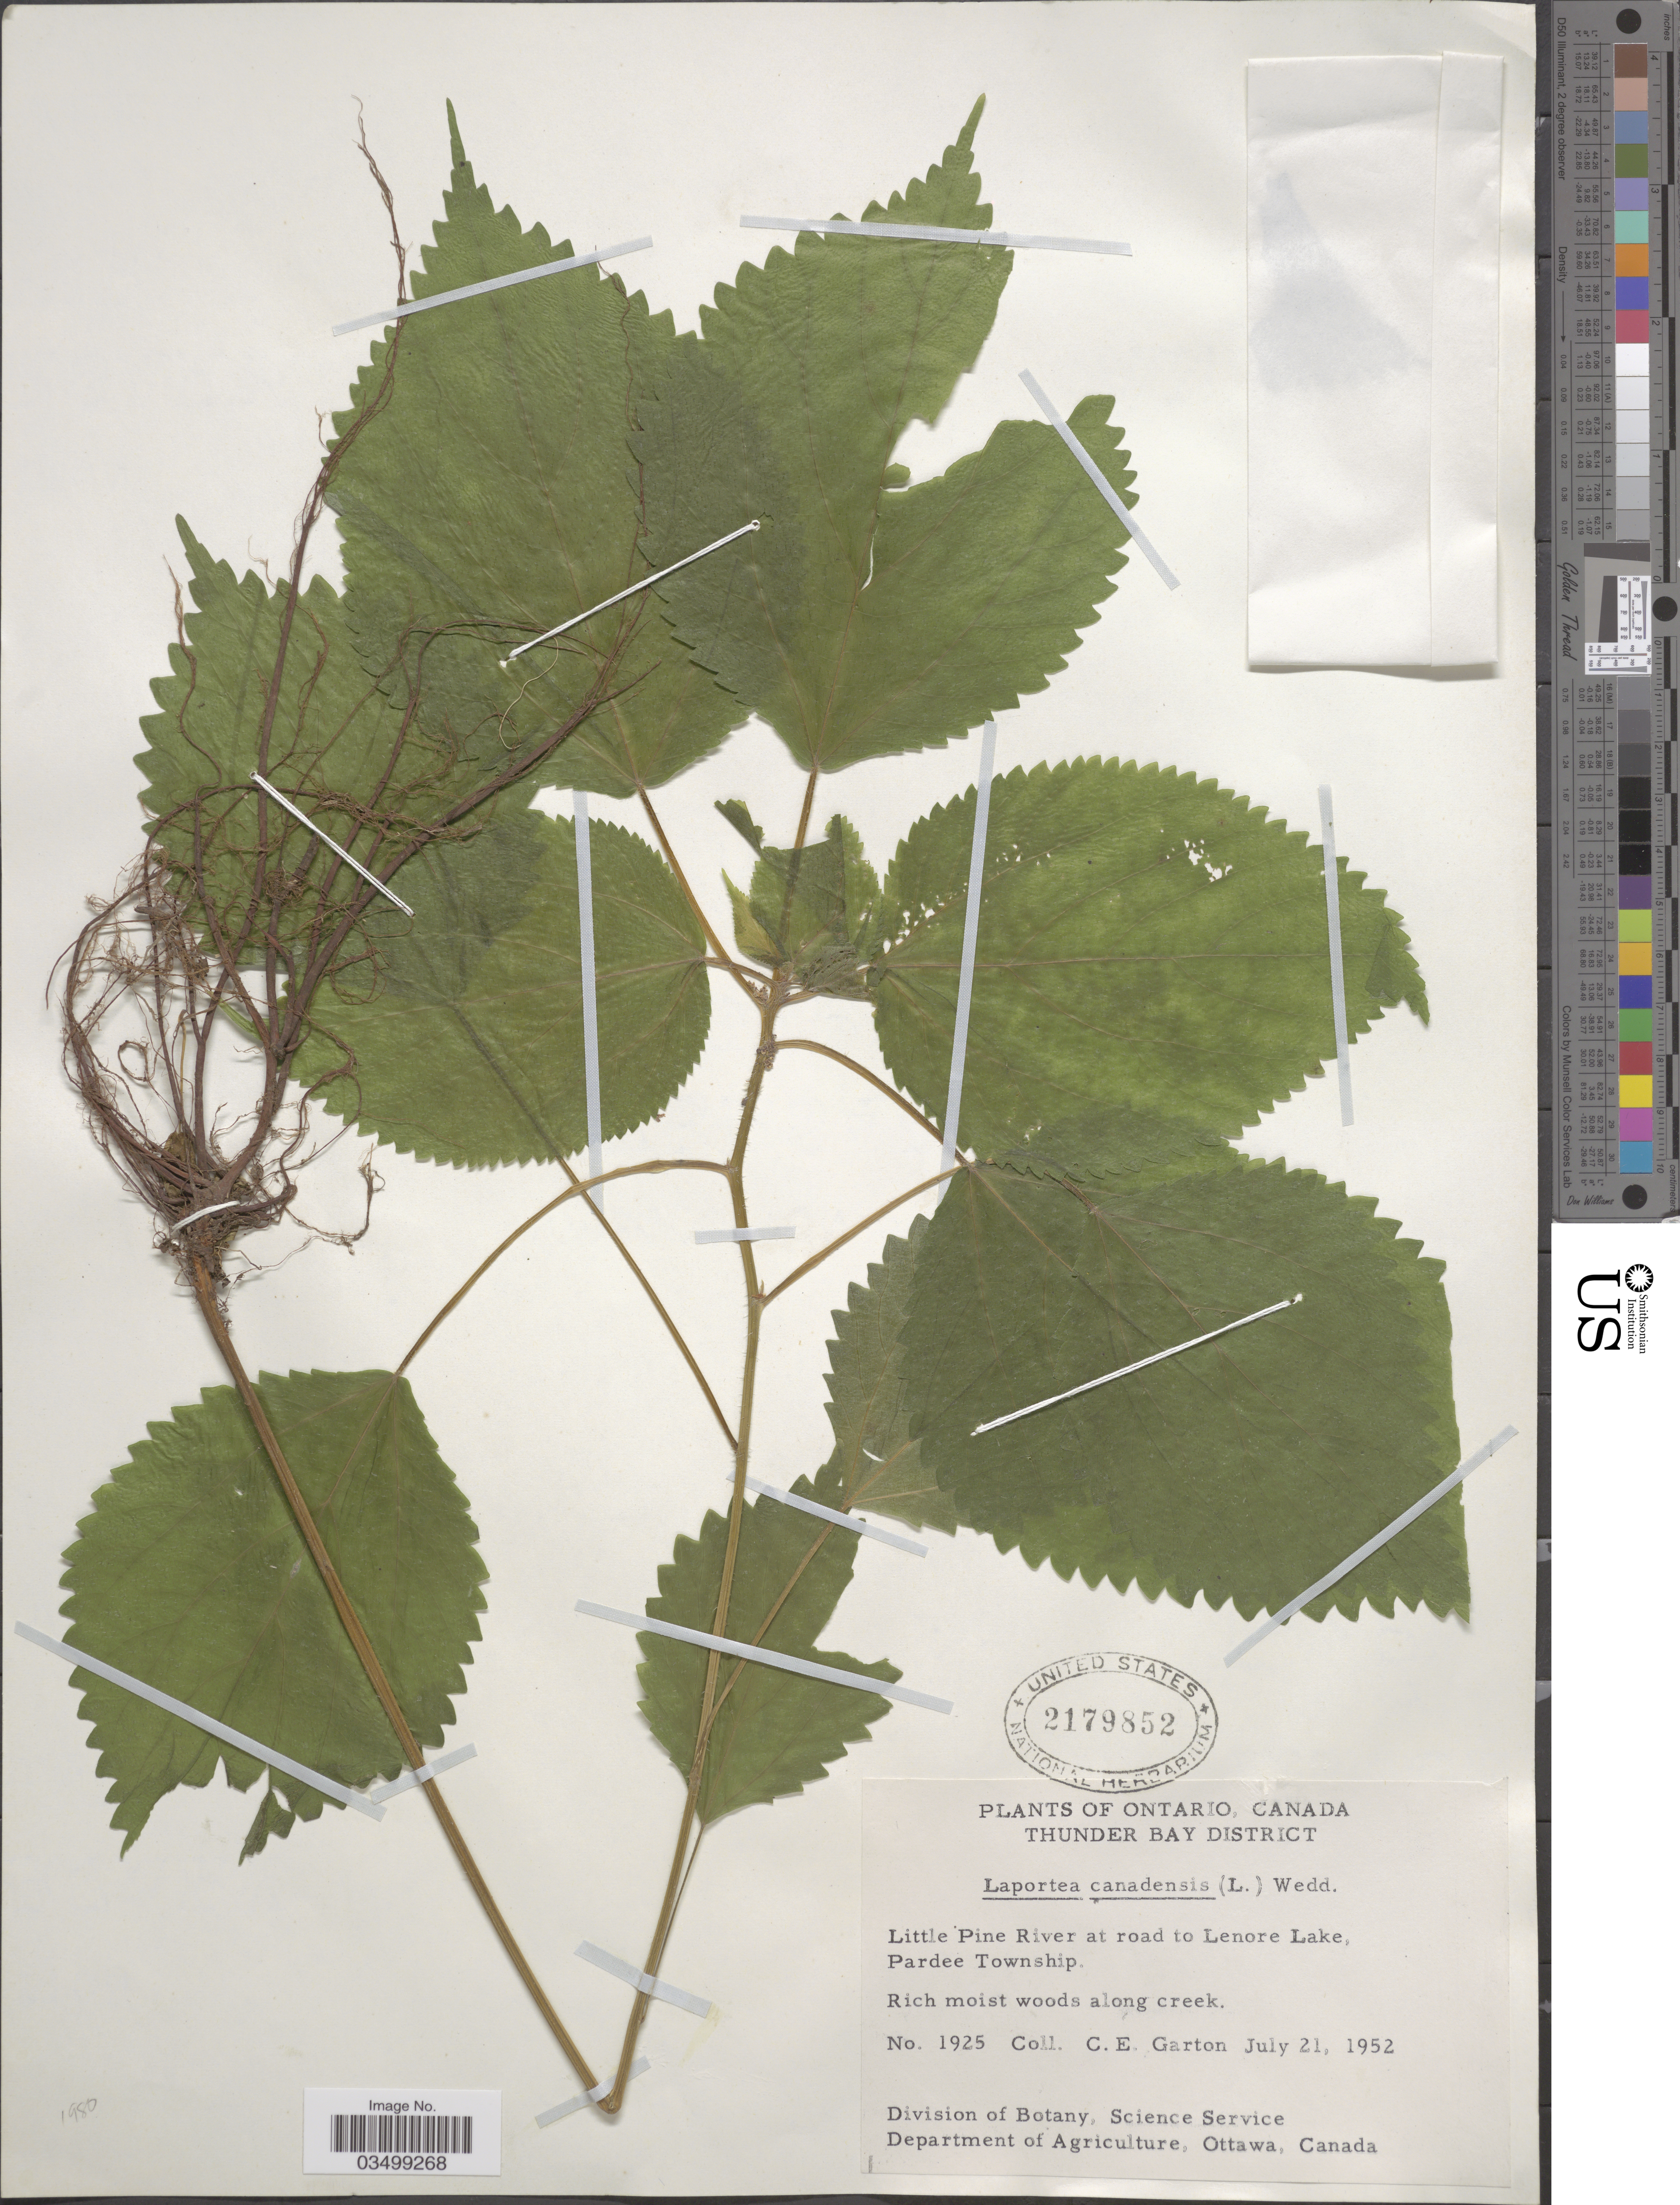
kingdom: Plantae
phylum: Tracheophyta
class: Magnoliopsida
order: Rosales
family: Urticaceae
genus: Laportea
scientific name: Laportea canadensis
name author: (L.) Wedd.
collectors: C. E. Garton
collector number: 1925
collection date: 1952-07-21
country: Canada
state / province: Ontario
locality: Thunder Bay District. Little Pine River at road to Lenore Lake, Pardee Township.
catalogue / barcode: US 2179852